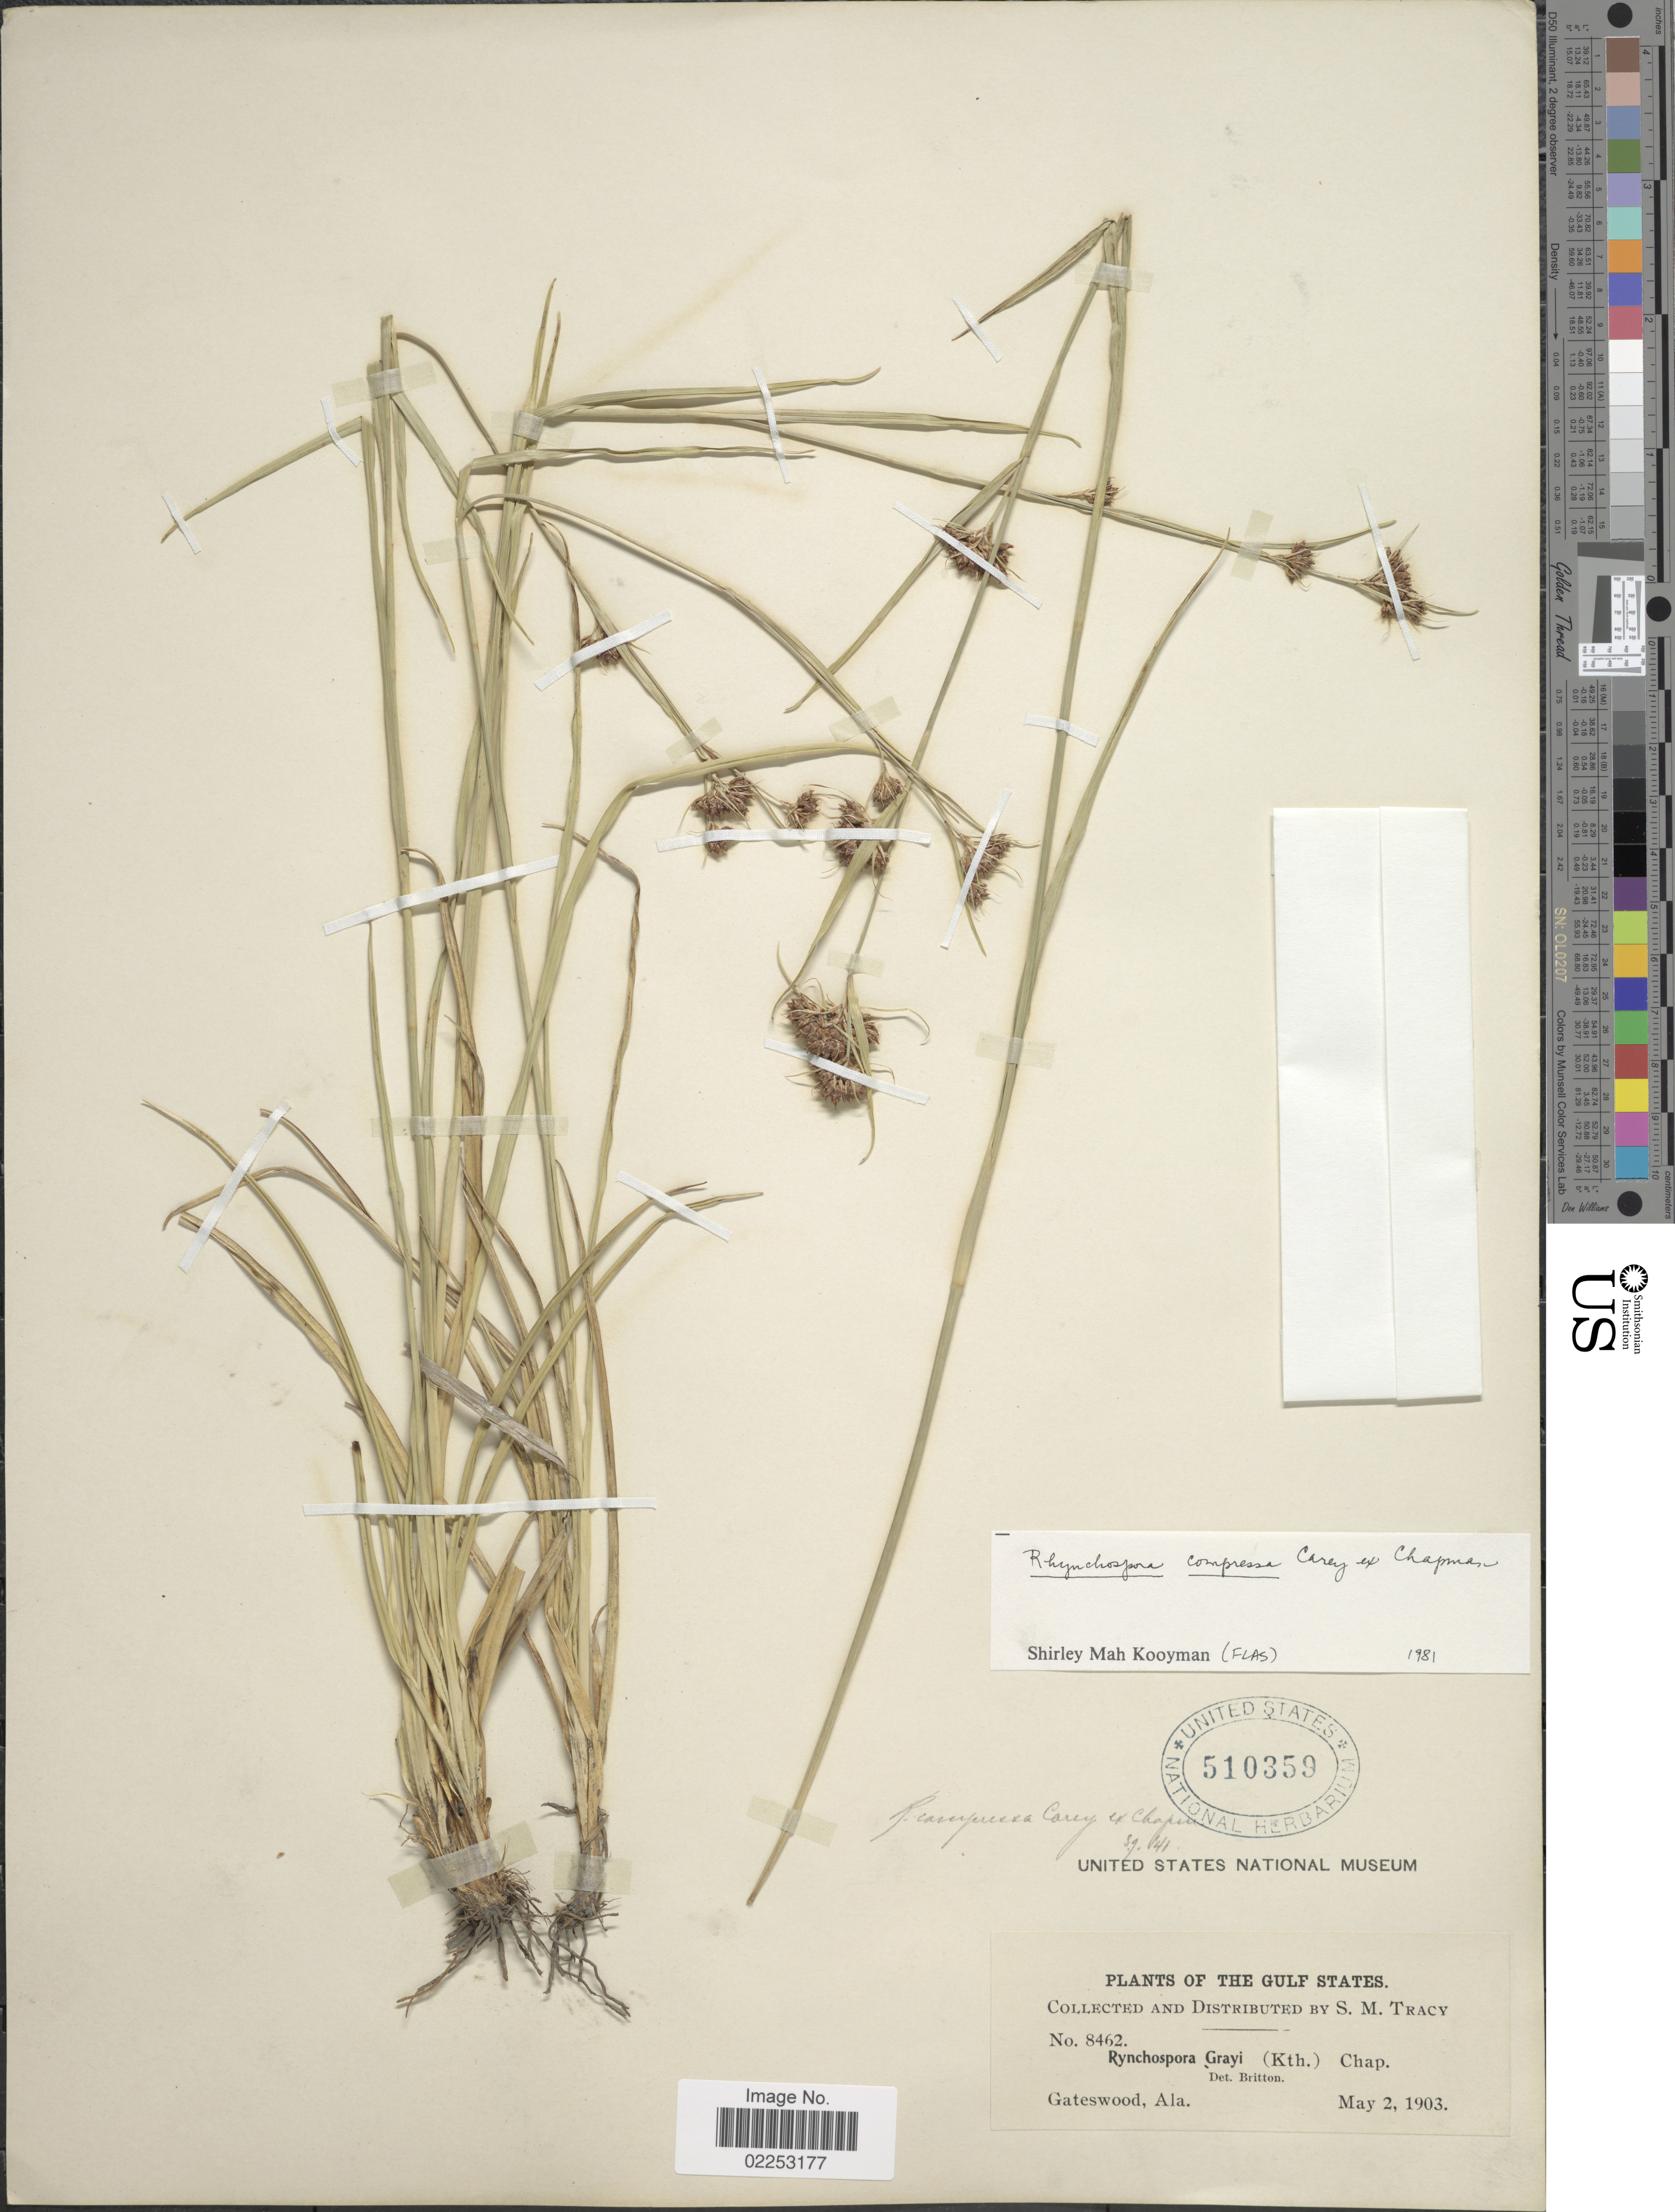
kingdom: Plantae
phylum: Tracheophyta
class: Liliopsida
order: Poales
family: Cyperaceae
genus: Rhynchospora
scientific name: Rhynchospora compressa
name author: J. Carey ex Chapm.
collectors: S. M. Tracy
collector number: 8462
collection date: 1903-05-02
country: United States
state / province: Alabama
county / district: Baldwin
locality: Gulf States, Gateswood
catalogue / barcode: US 510359